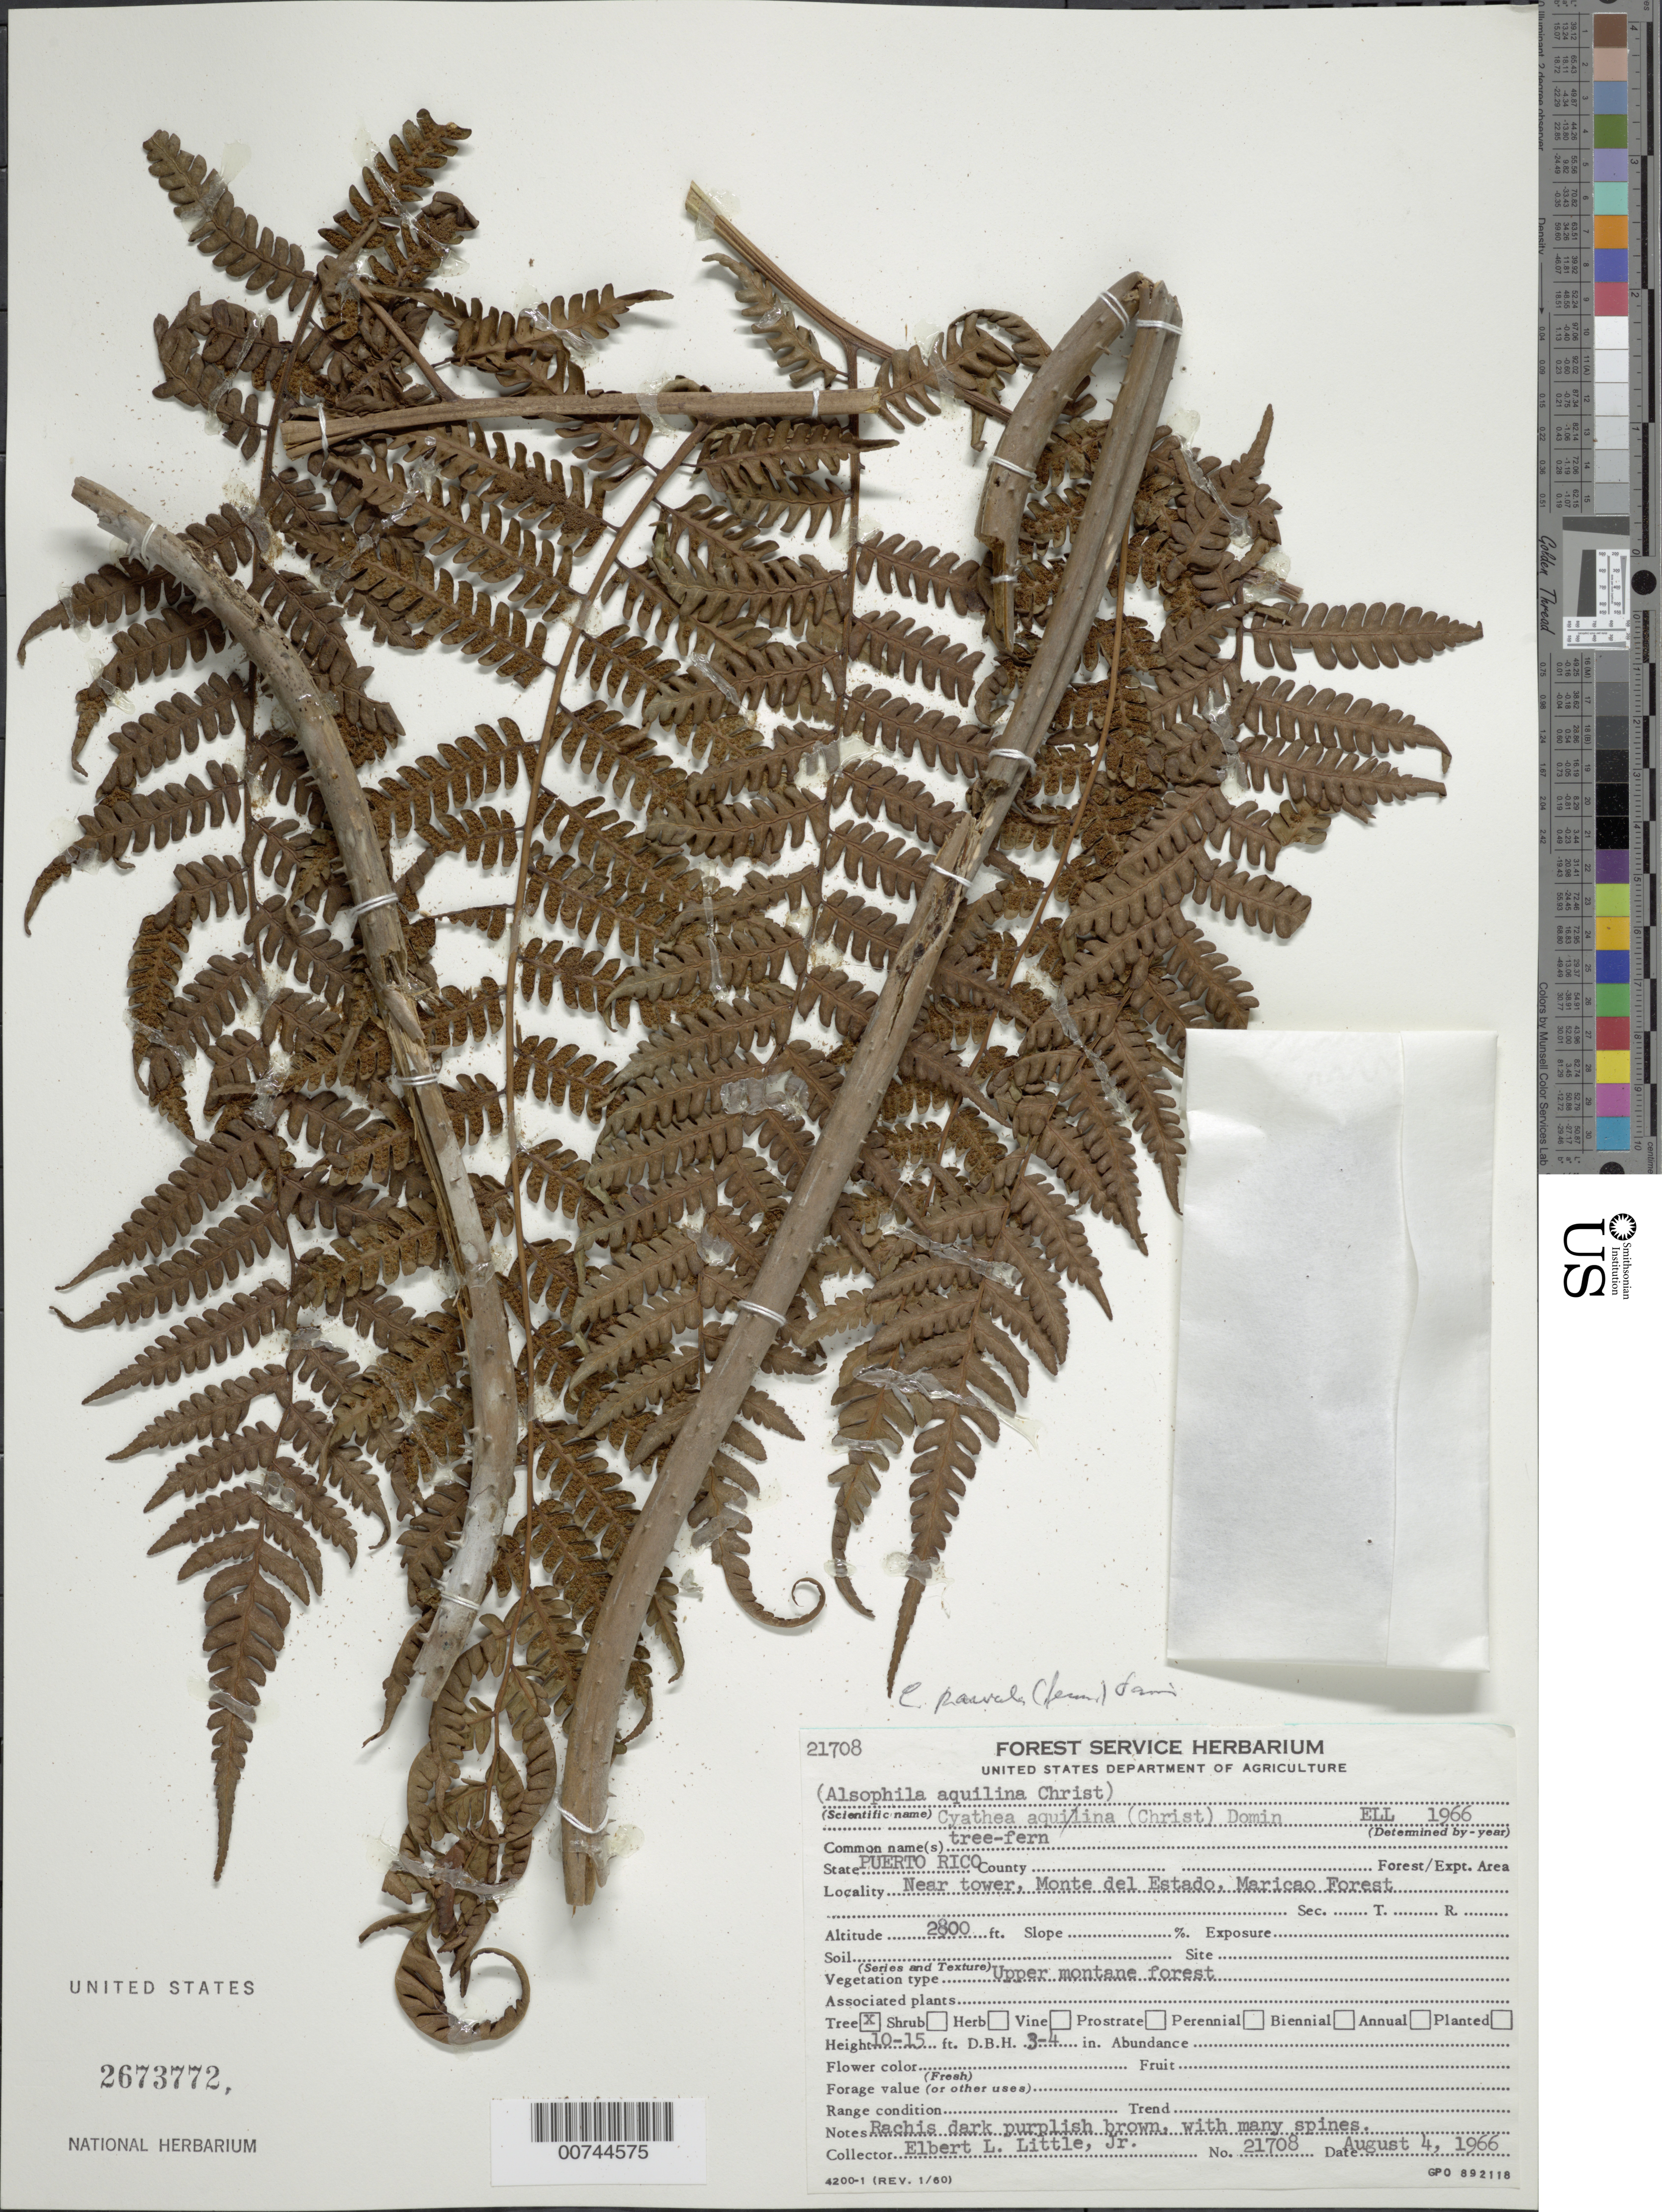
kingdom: Plantae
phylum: Tracheophyta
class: Polypodiopsida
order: Cyatheales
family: Cyatheaceae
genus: Cyathea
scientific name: Cyathea parvula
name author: (Jenman) Domin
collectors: E. L. Little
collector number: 21708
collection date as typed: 04 Aug 1966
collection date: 1966-08-04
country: Puerto Rico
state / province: Maricao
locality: Near Tower, Monte del Estado, Maricao Forest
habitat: Upper montane forest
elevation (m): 853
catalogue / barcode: US 2673772